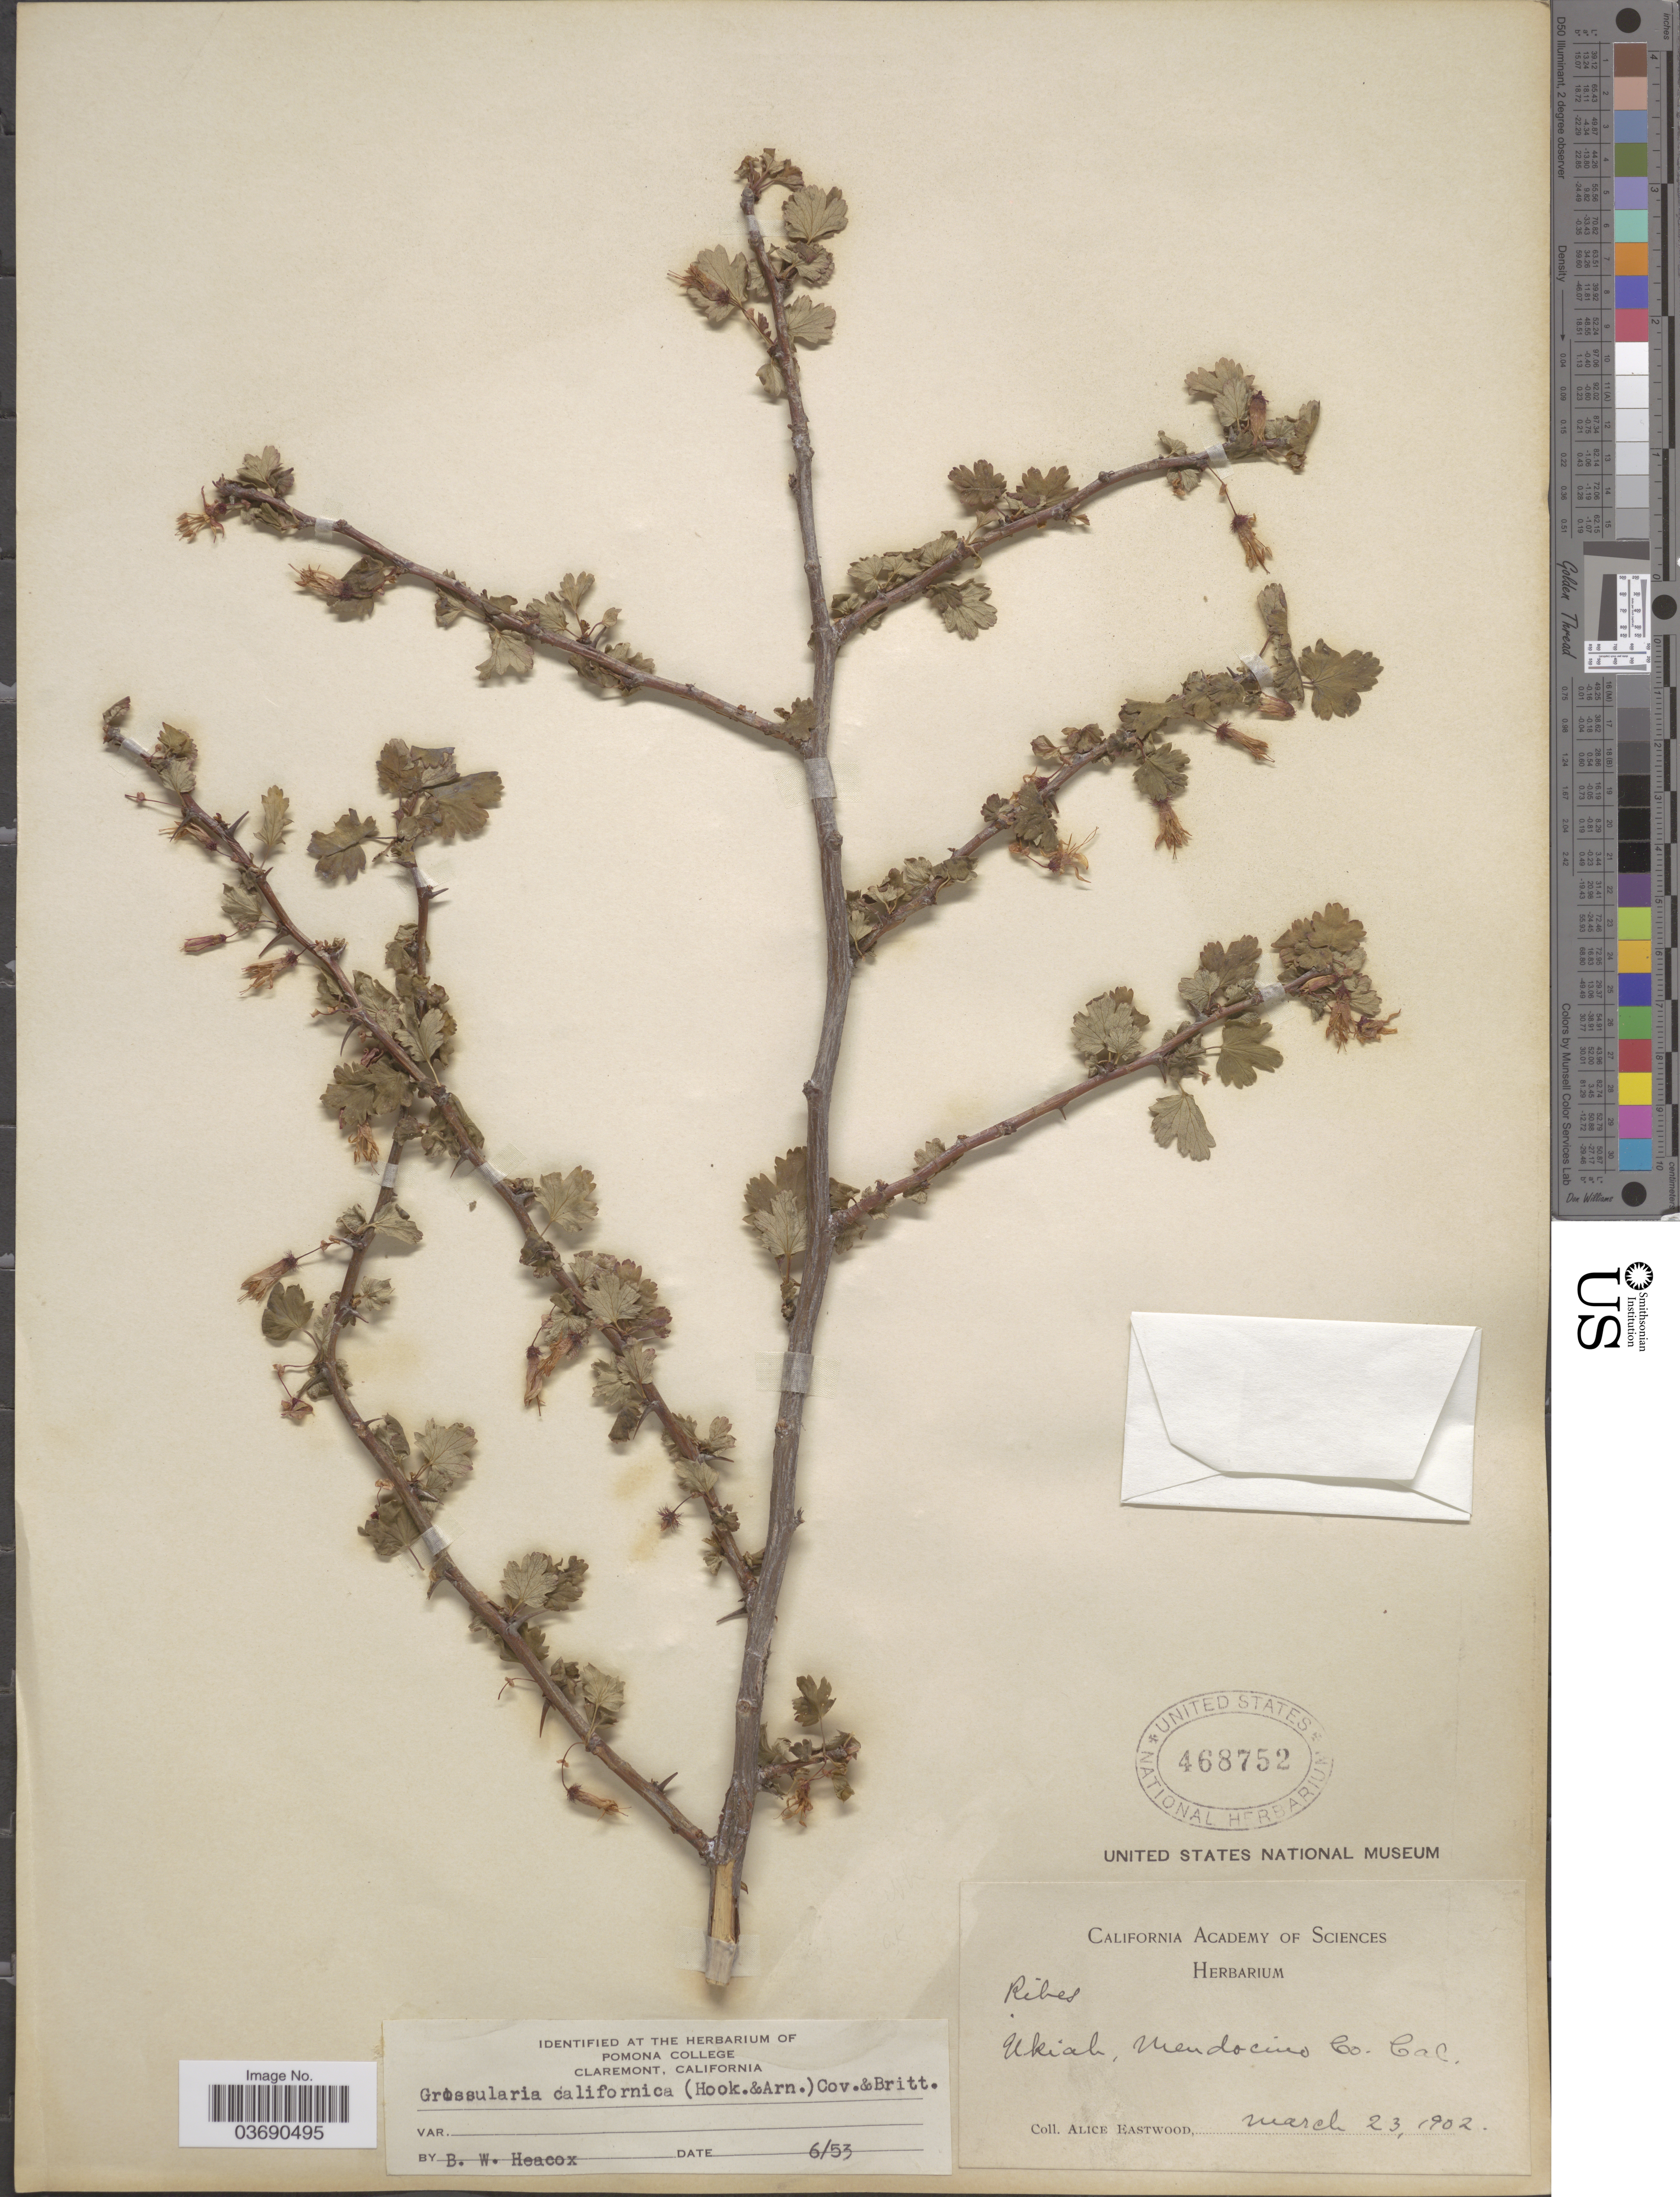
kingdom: Plantae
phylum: Tracheophyta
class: Magnoliopsida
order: Saxifragales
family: Grossulariaceae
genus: Ribes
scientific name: Ribes californicum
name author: Hook. & Arn.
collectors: A. Eastwood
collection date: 1902-03-23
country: United States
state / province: California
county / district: Mendocino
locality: Ukiah, Mendocino Co.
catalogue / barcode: US 468752